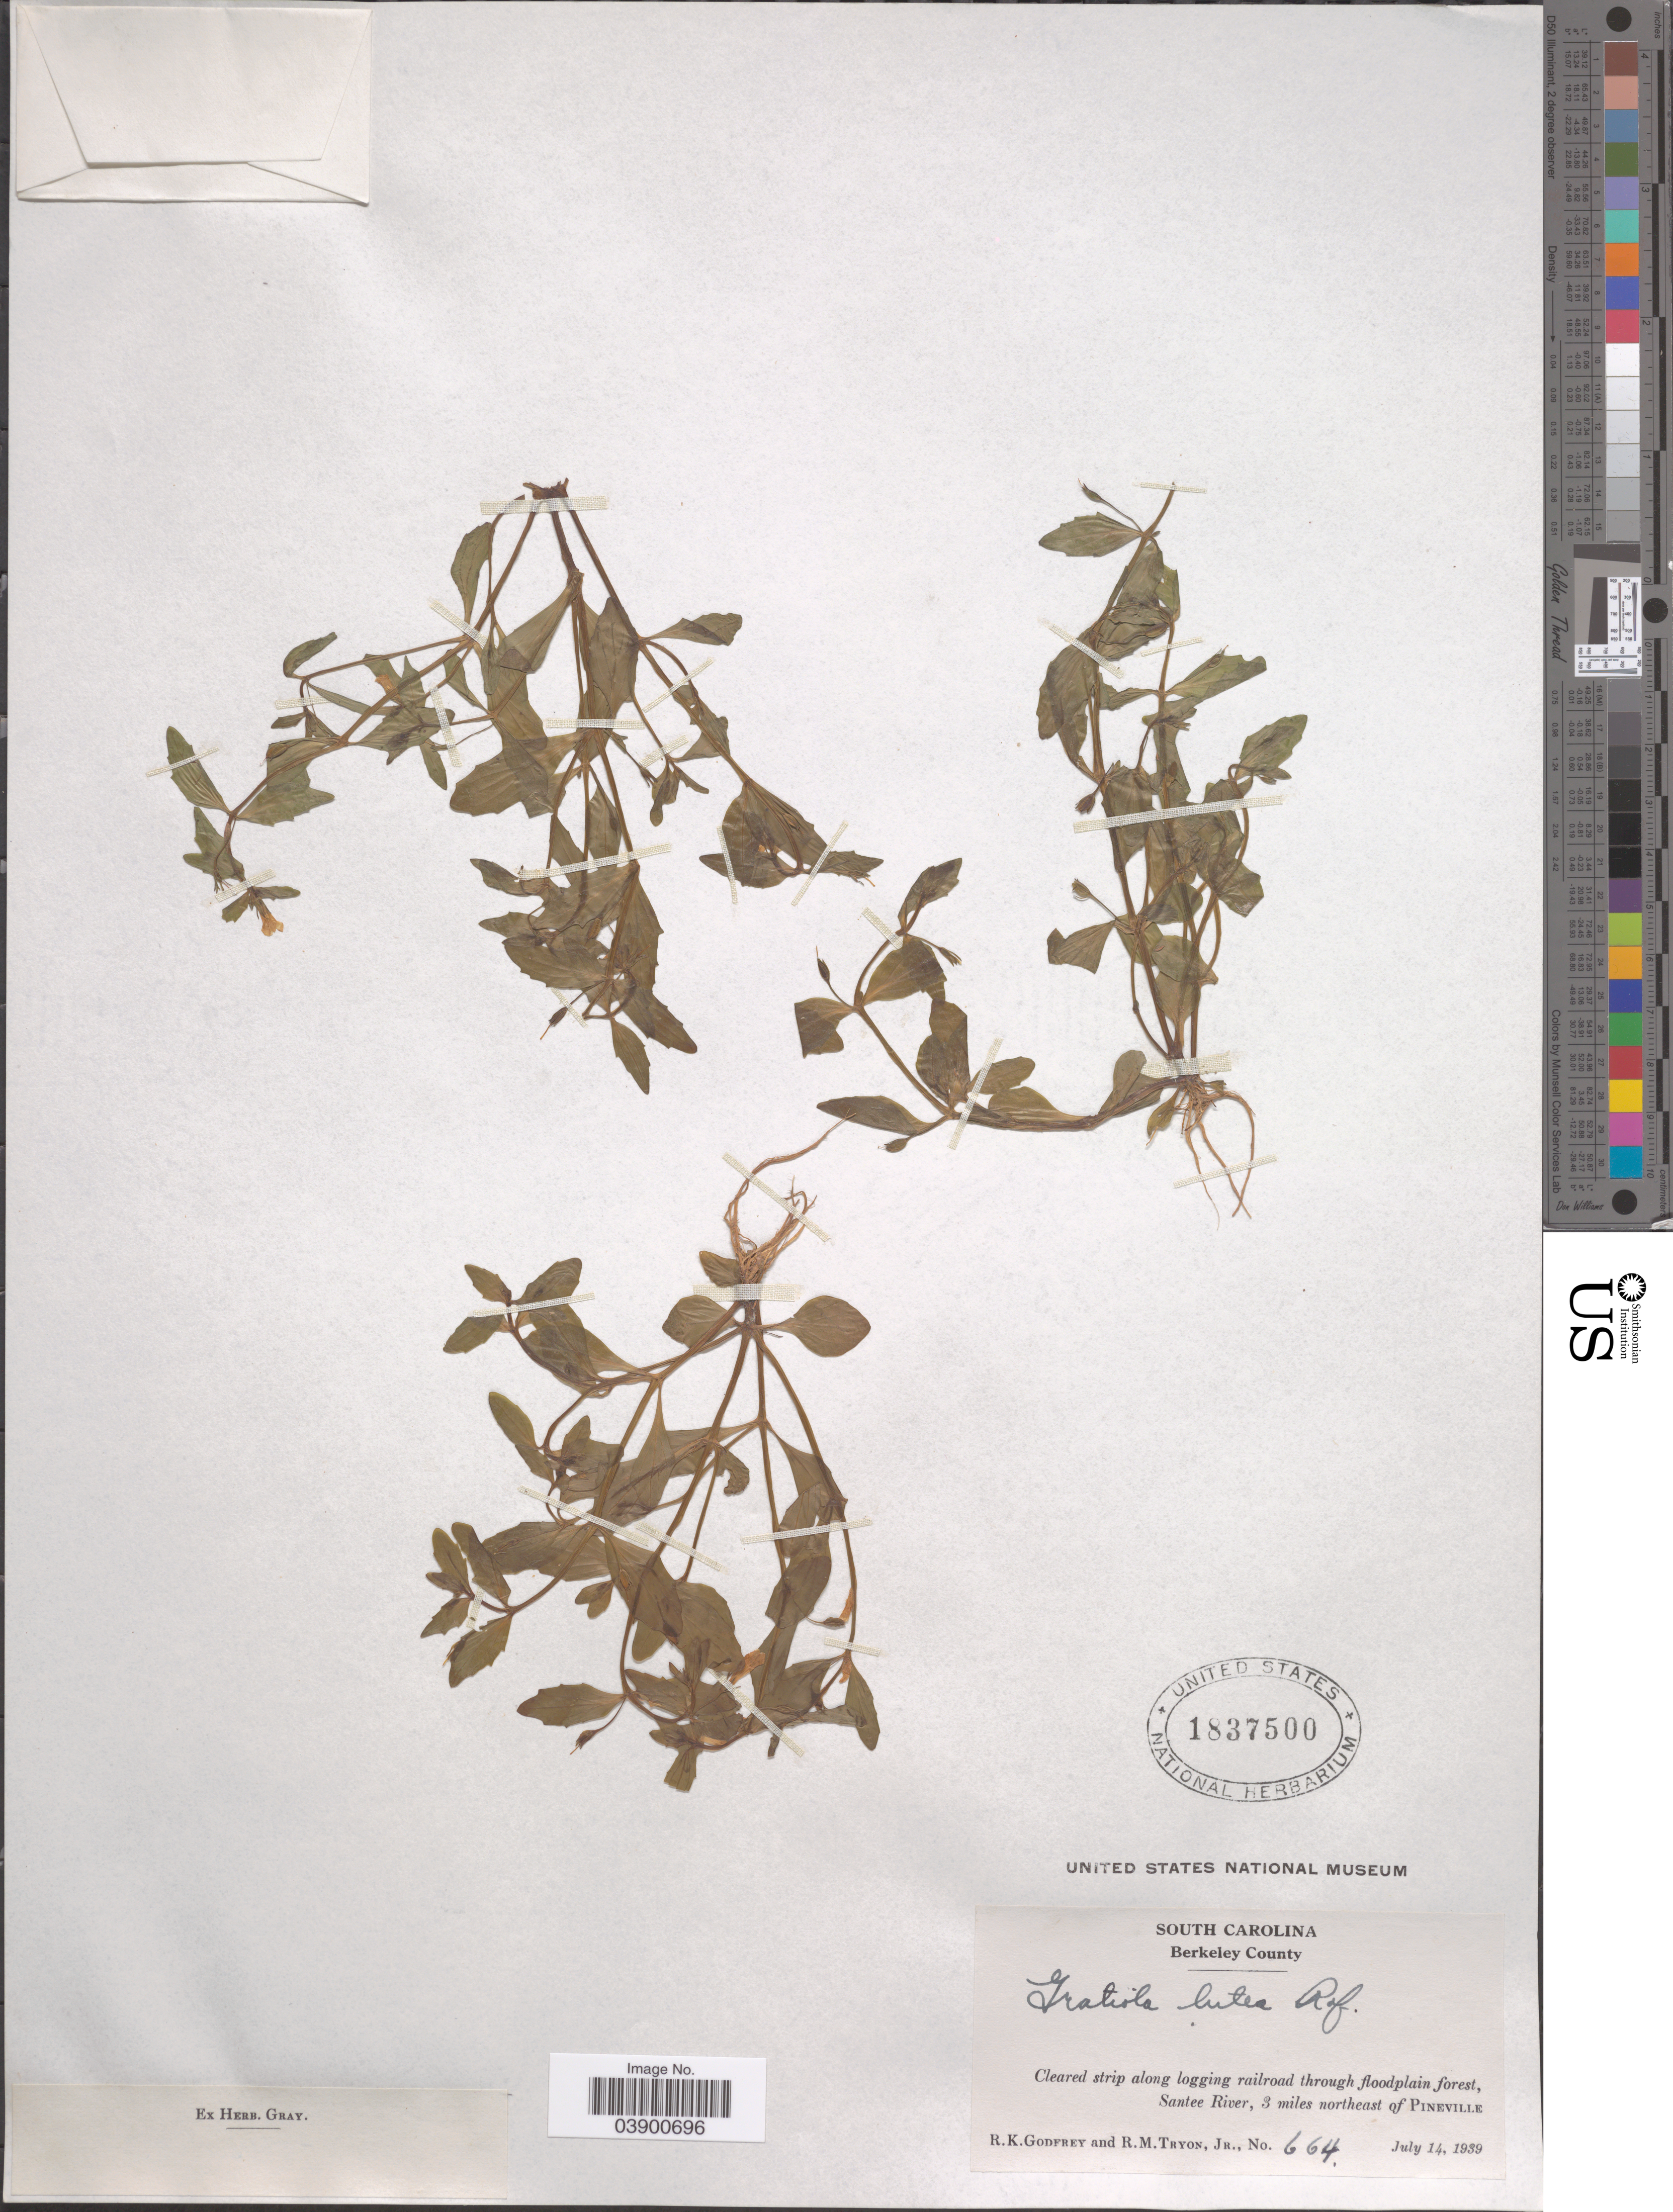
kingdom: Plantae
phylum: Tracheophyta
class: Magnoliopsida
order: Lamiales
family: Plantaginaceae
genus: Gratiola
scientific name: Gratiola lutea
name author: Raf.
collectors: R. K. Godfrey & R. Tryon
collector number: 664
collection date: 1939-07-14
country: United States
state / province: South Carolina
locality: Berkeley County. Santee River, 3 miles northeast of Pineville.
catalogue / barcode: US 1837500